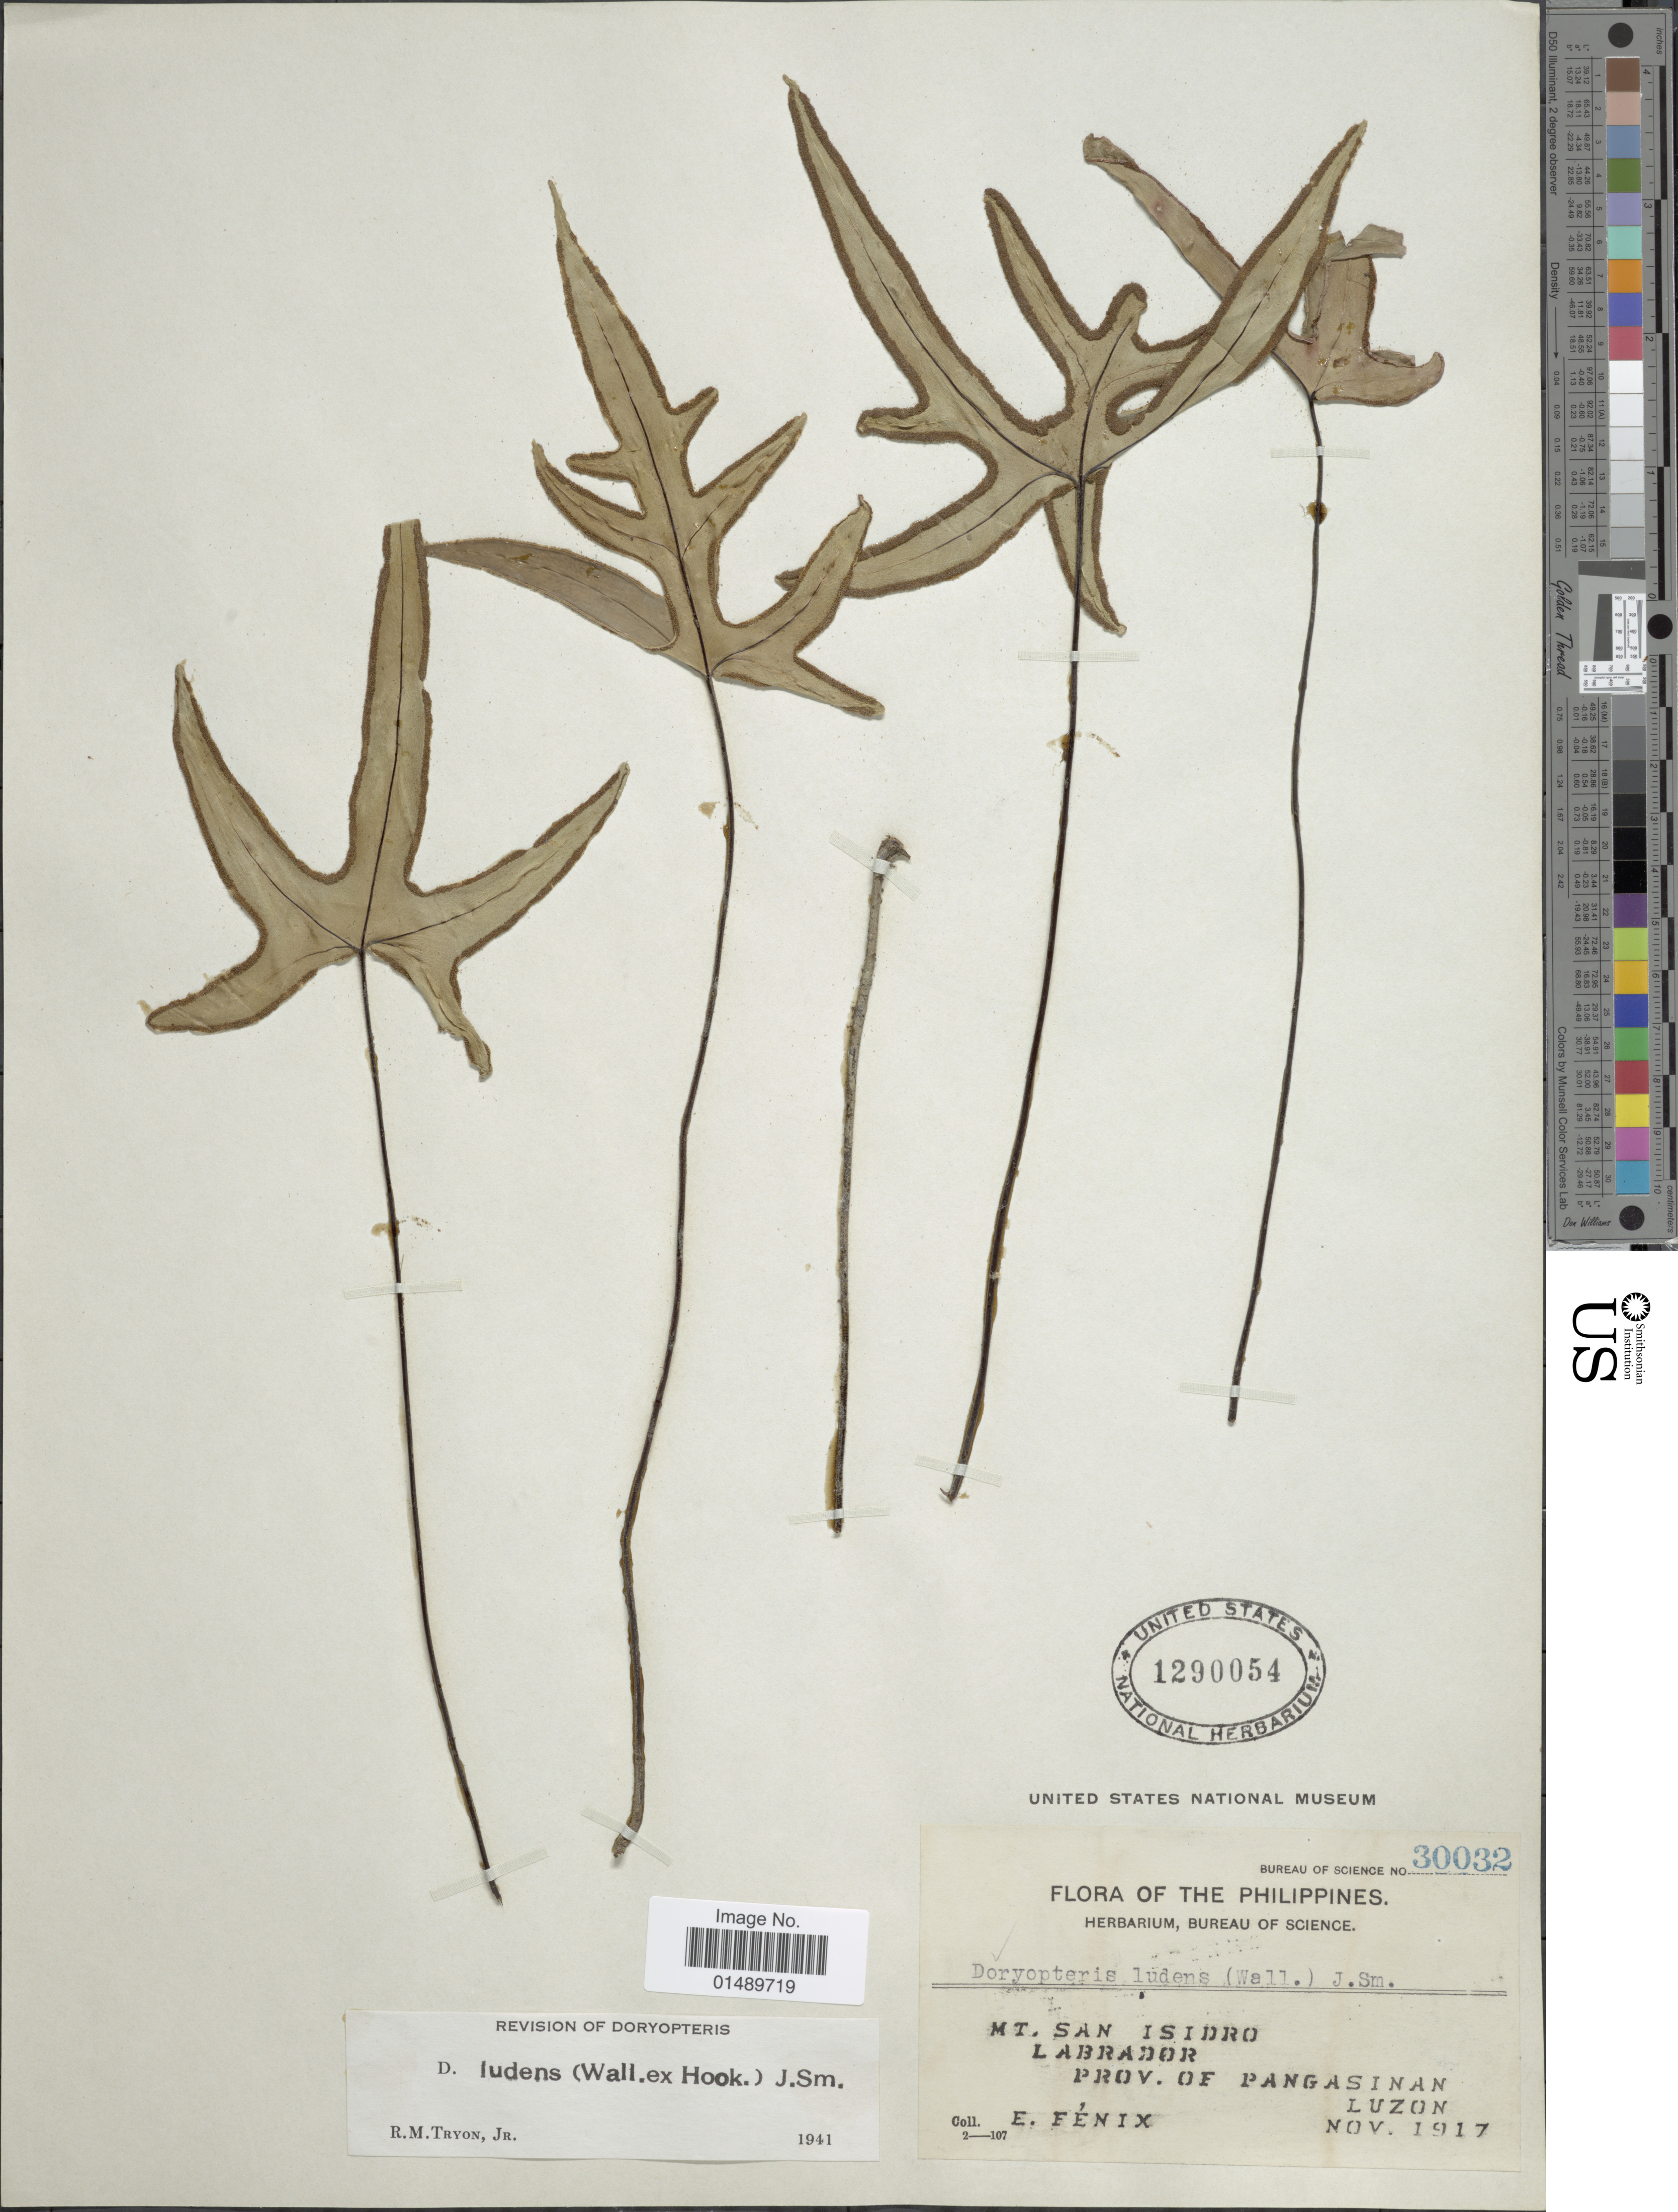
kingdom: Plantae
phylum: Tracheophyta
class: Polypodiopsida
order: Polypodiales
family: Pteridaceae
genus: Calciphilopteris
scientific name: Calciphilopteris ludens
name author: (Wall. ex Hook.) Yesilyurt & H. Schneid.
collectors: E. Fenix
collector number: Bureau of Science 30032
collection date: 1917-11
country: Philippines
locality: Philippines, Mt. San Isidro Labrador, prov. of Pangasinan, Luzon.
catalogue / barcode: US 1290054